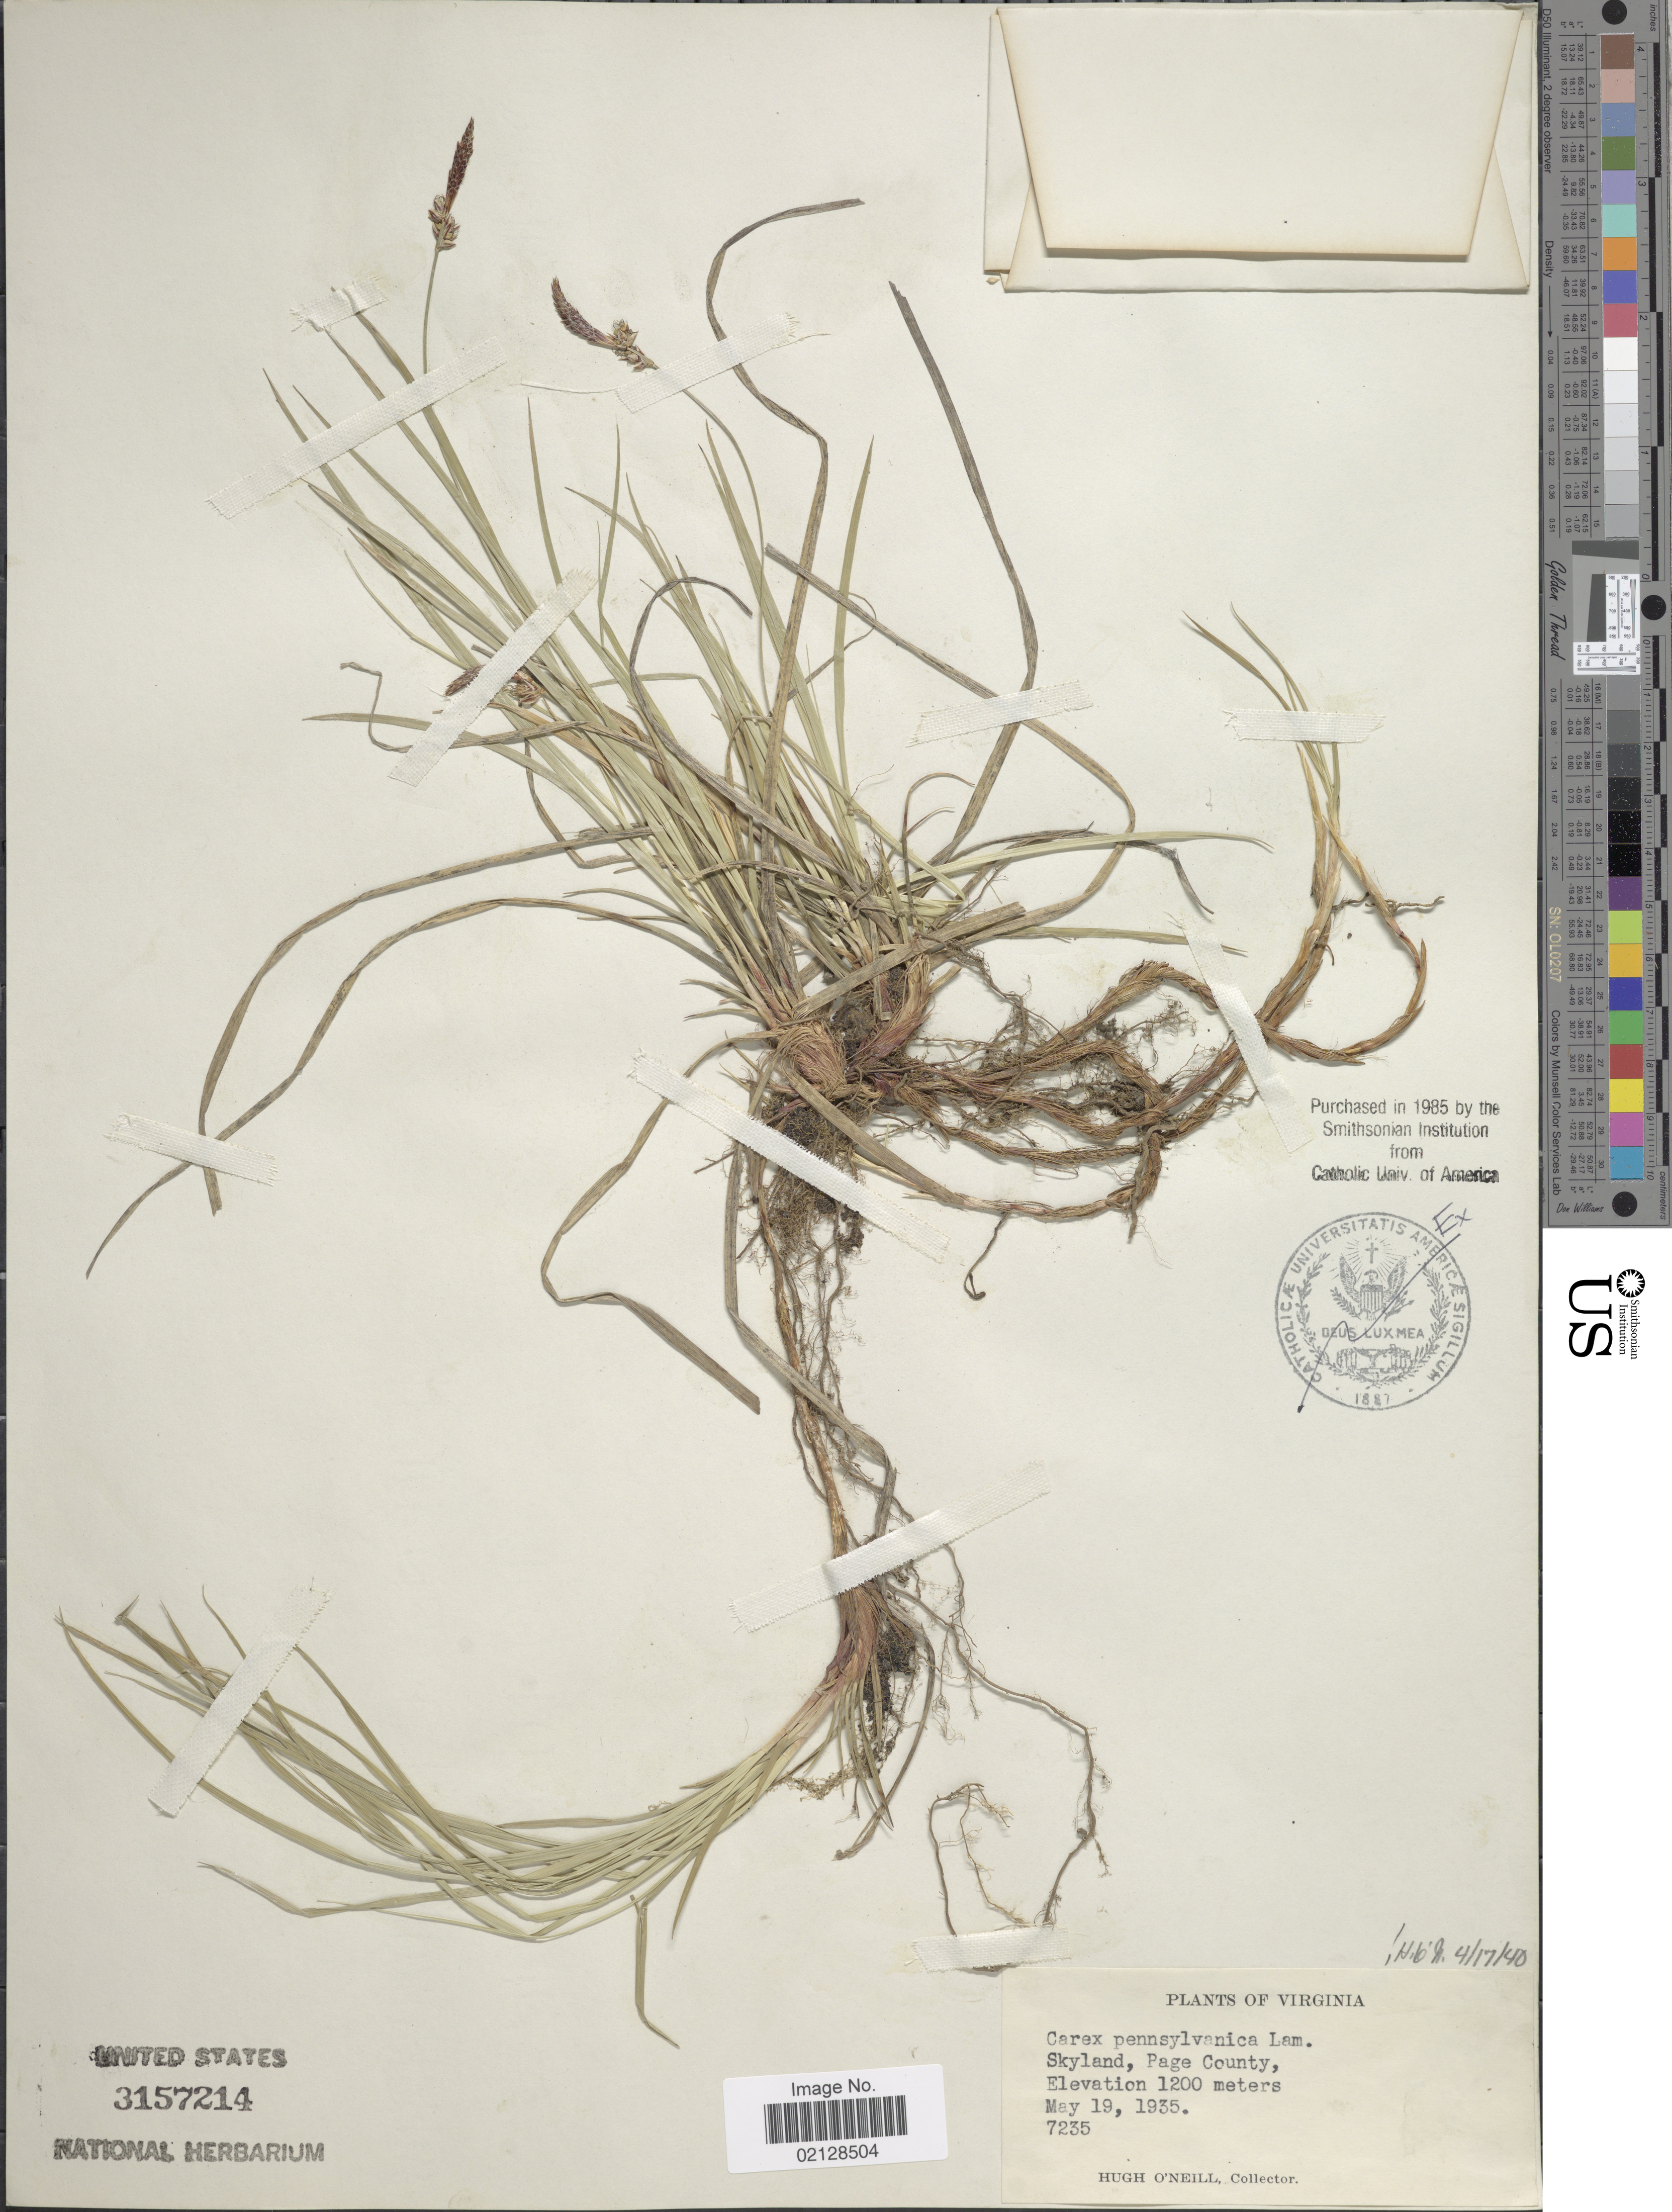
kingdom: Plantae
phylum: Tracheophyta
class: Liliopsida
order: Poales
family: Cyperaceae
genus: Carex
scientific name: Carex pensylvanica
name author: Lam.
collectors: H. O'Neill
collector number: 7235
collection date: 1935-05-19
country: United States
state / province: Virginia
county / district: Page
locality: Skyland, Page County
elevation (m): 1200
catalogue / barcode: US 3157214